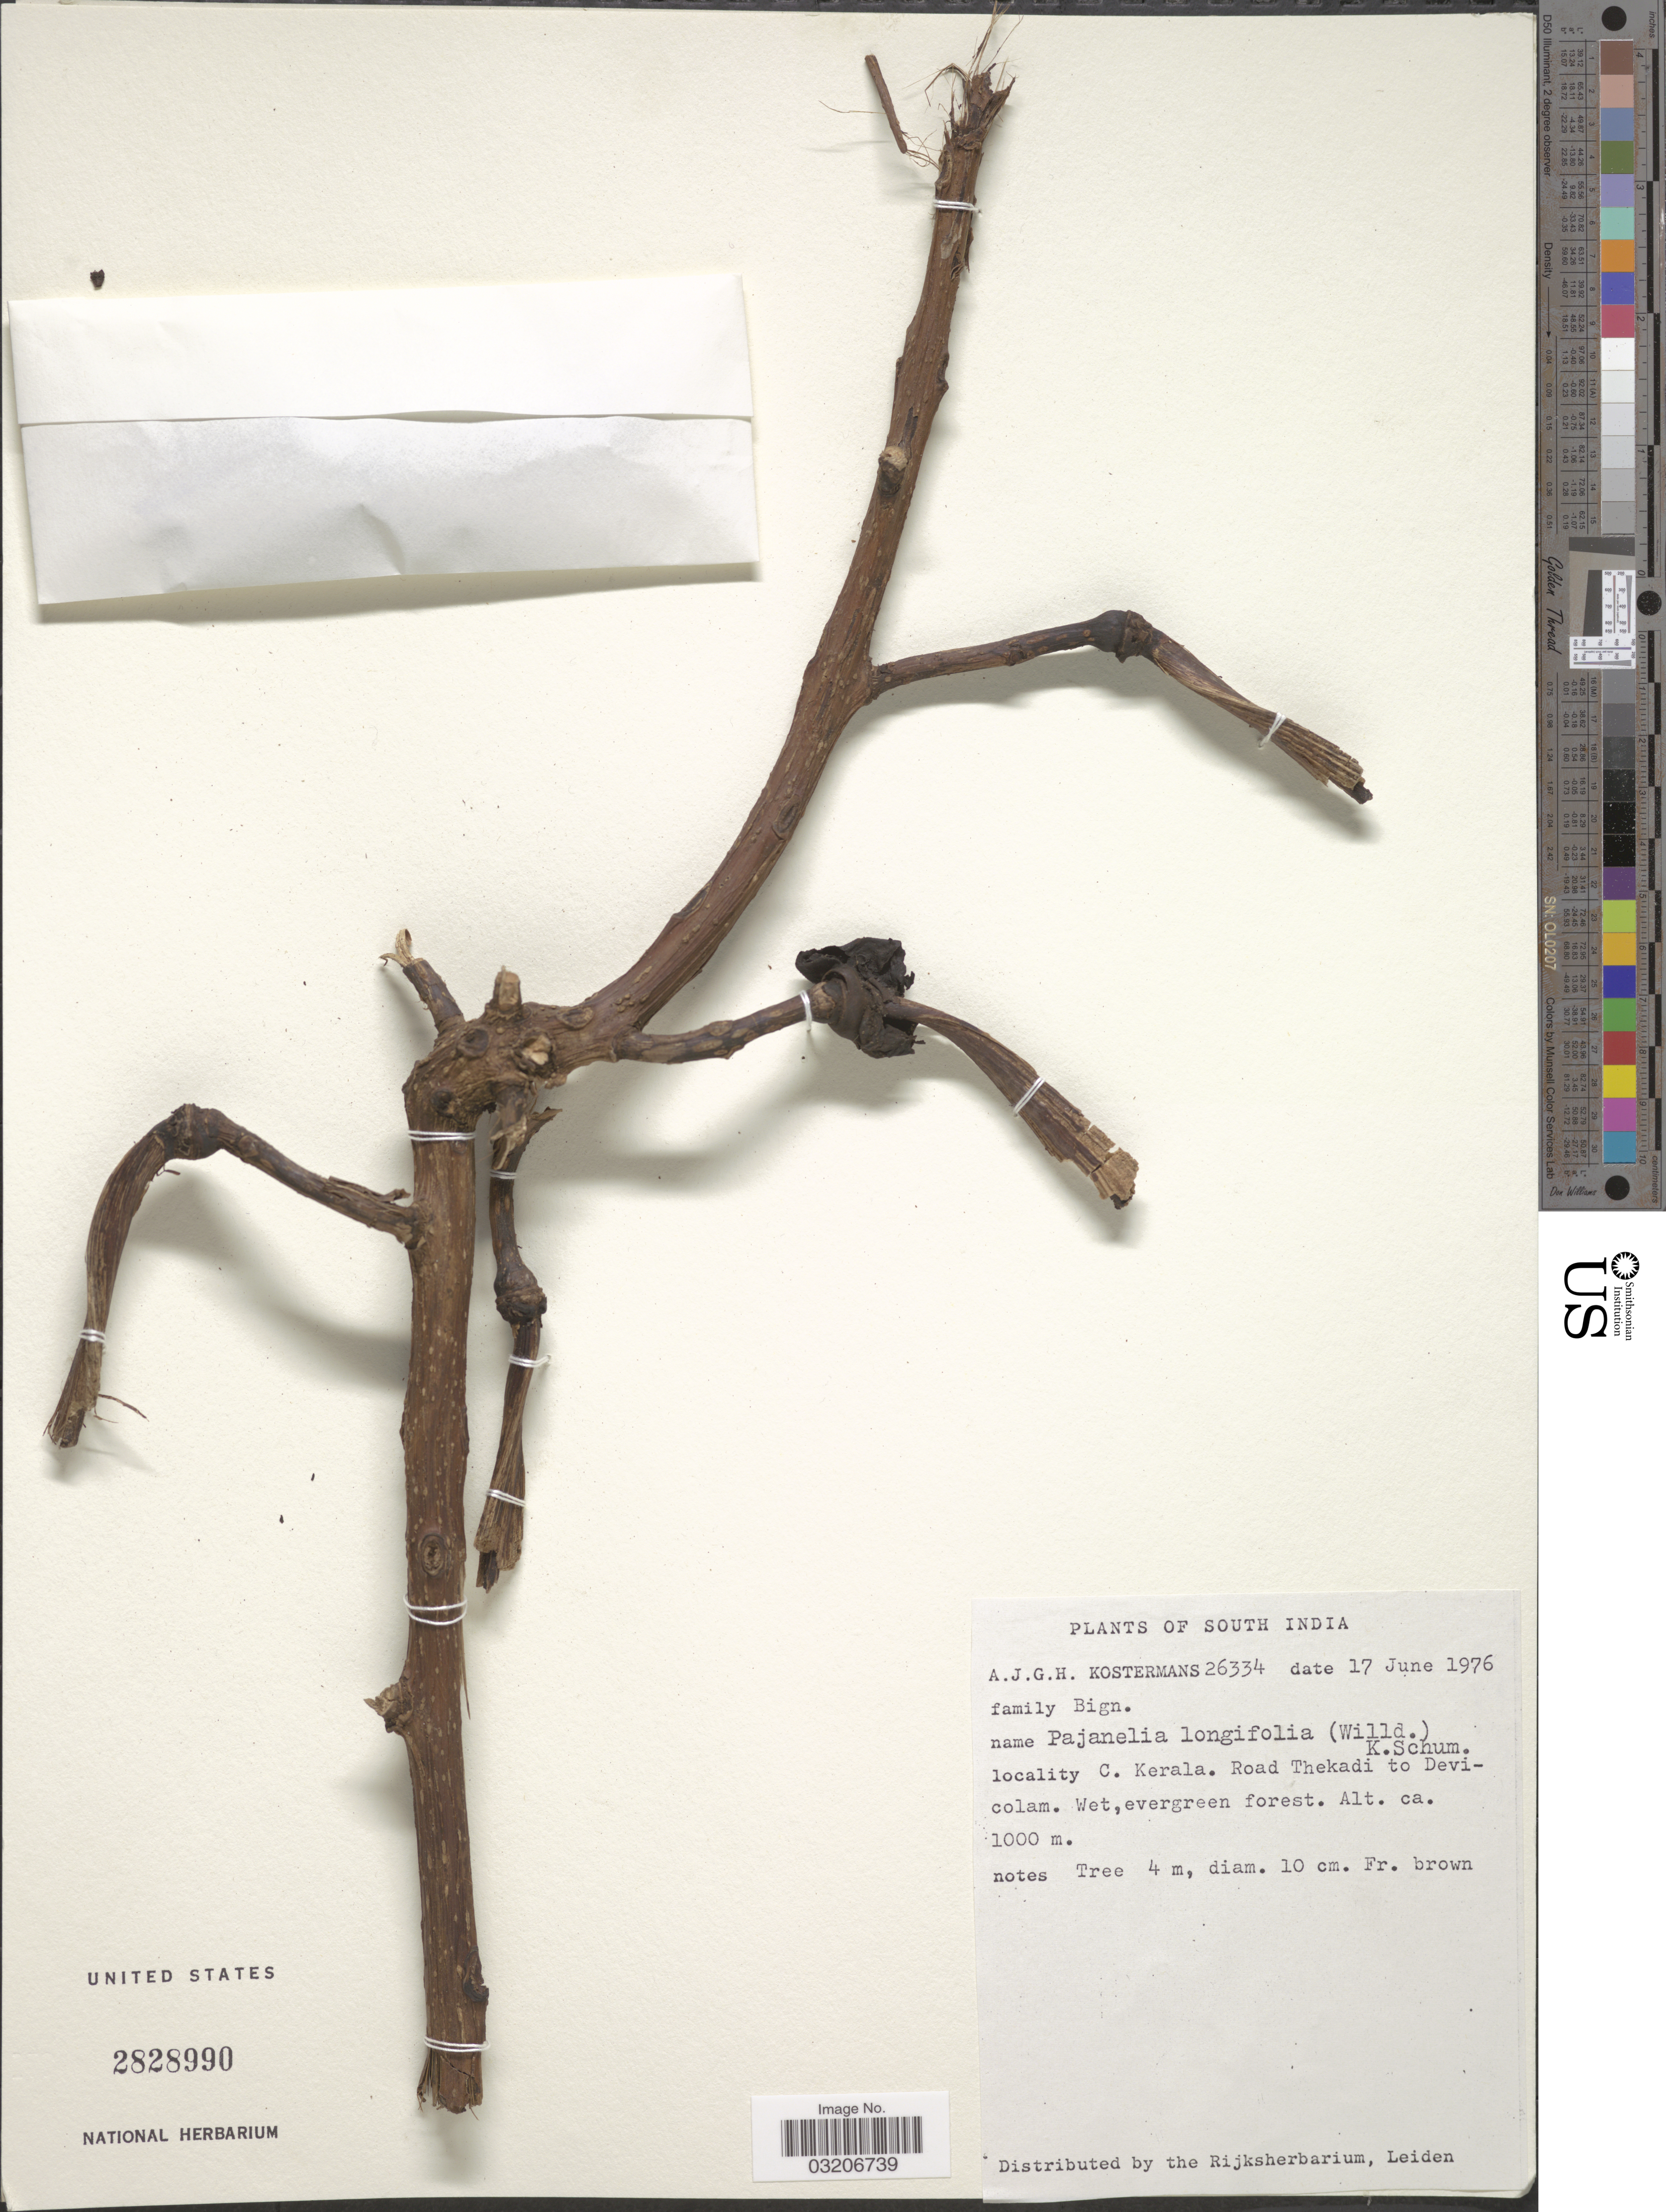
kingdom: Plantae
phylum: Tracheophyta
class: Magnoliopsida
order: Lamiales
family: Bignoniaceae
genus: Pajanelia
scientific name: Pajanelia longifolia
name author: K. Schum.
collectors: A. J. G. Kostermans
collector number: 26334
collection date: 1976-06-17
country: India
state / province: Kerala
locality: South India. C. Kerala. Road Thekadi to Devicolam.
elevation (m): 1000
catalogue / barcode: US 2828990